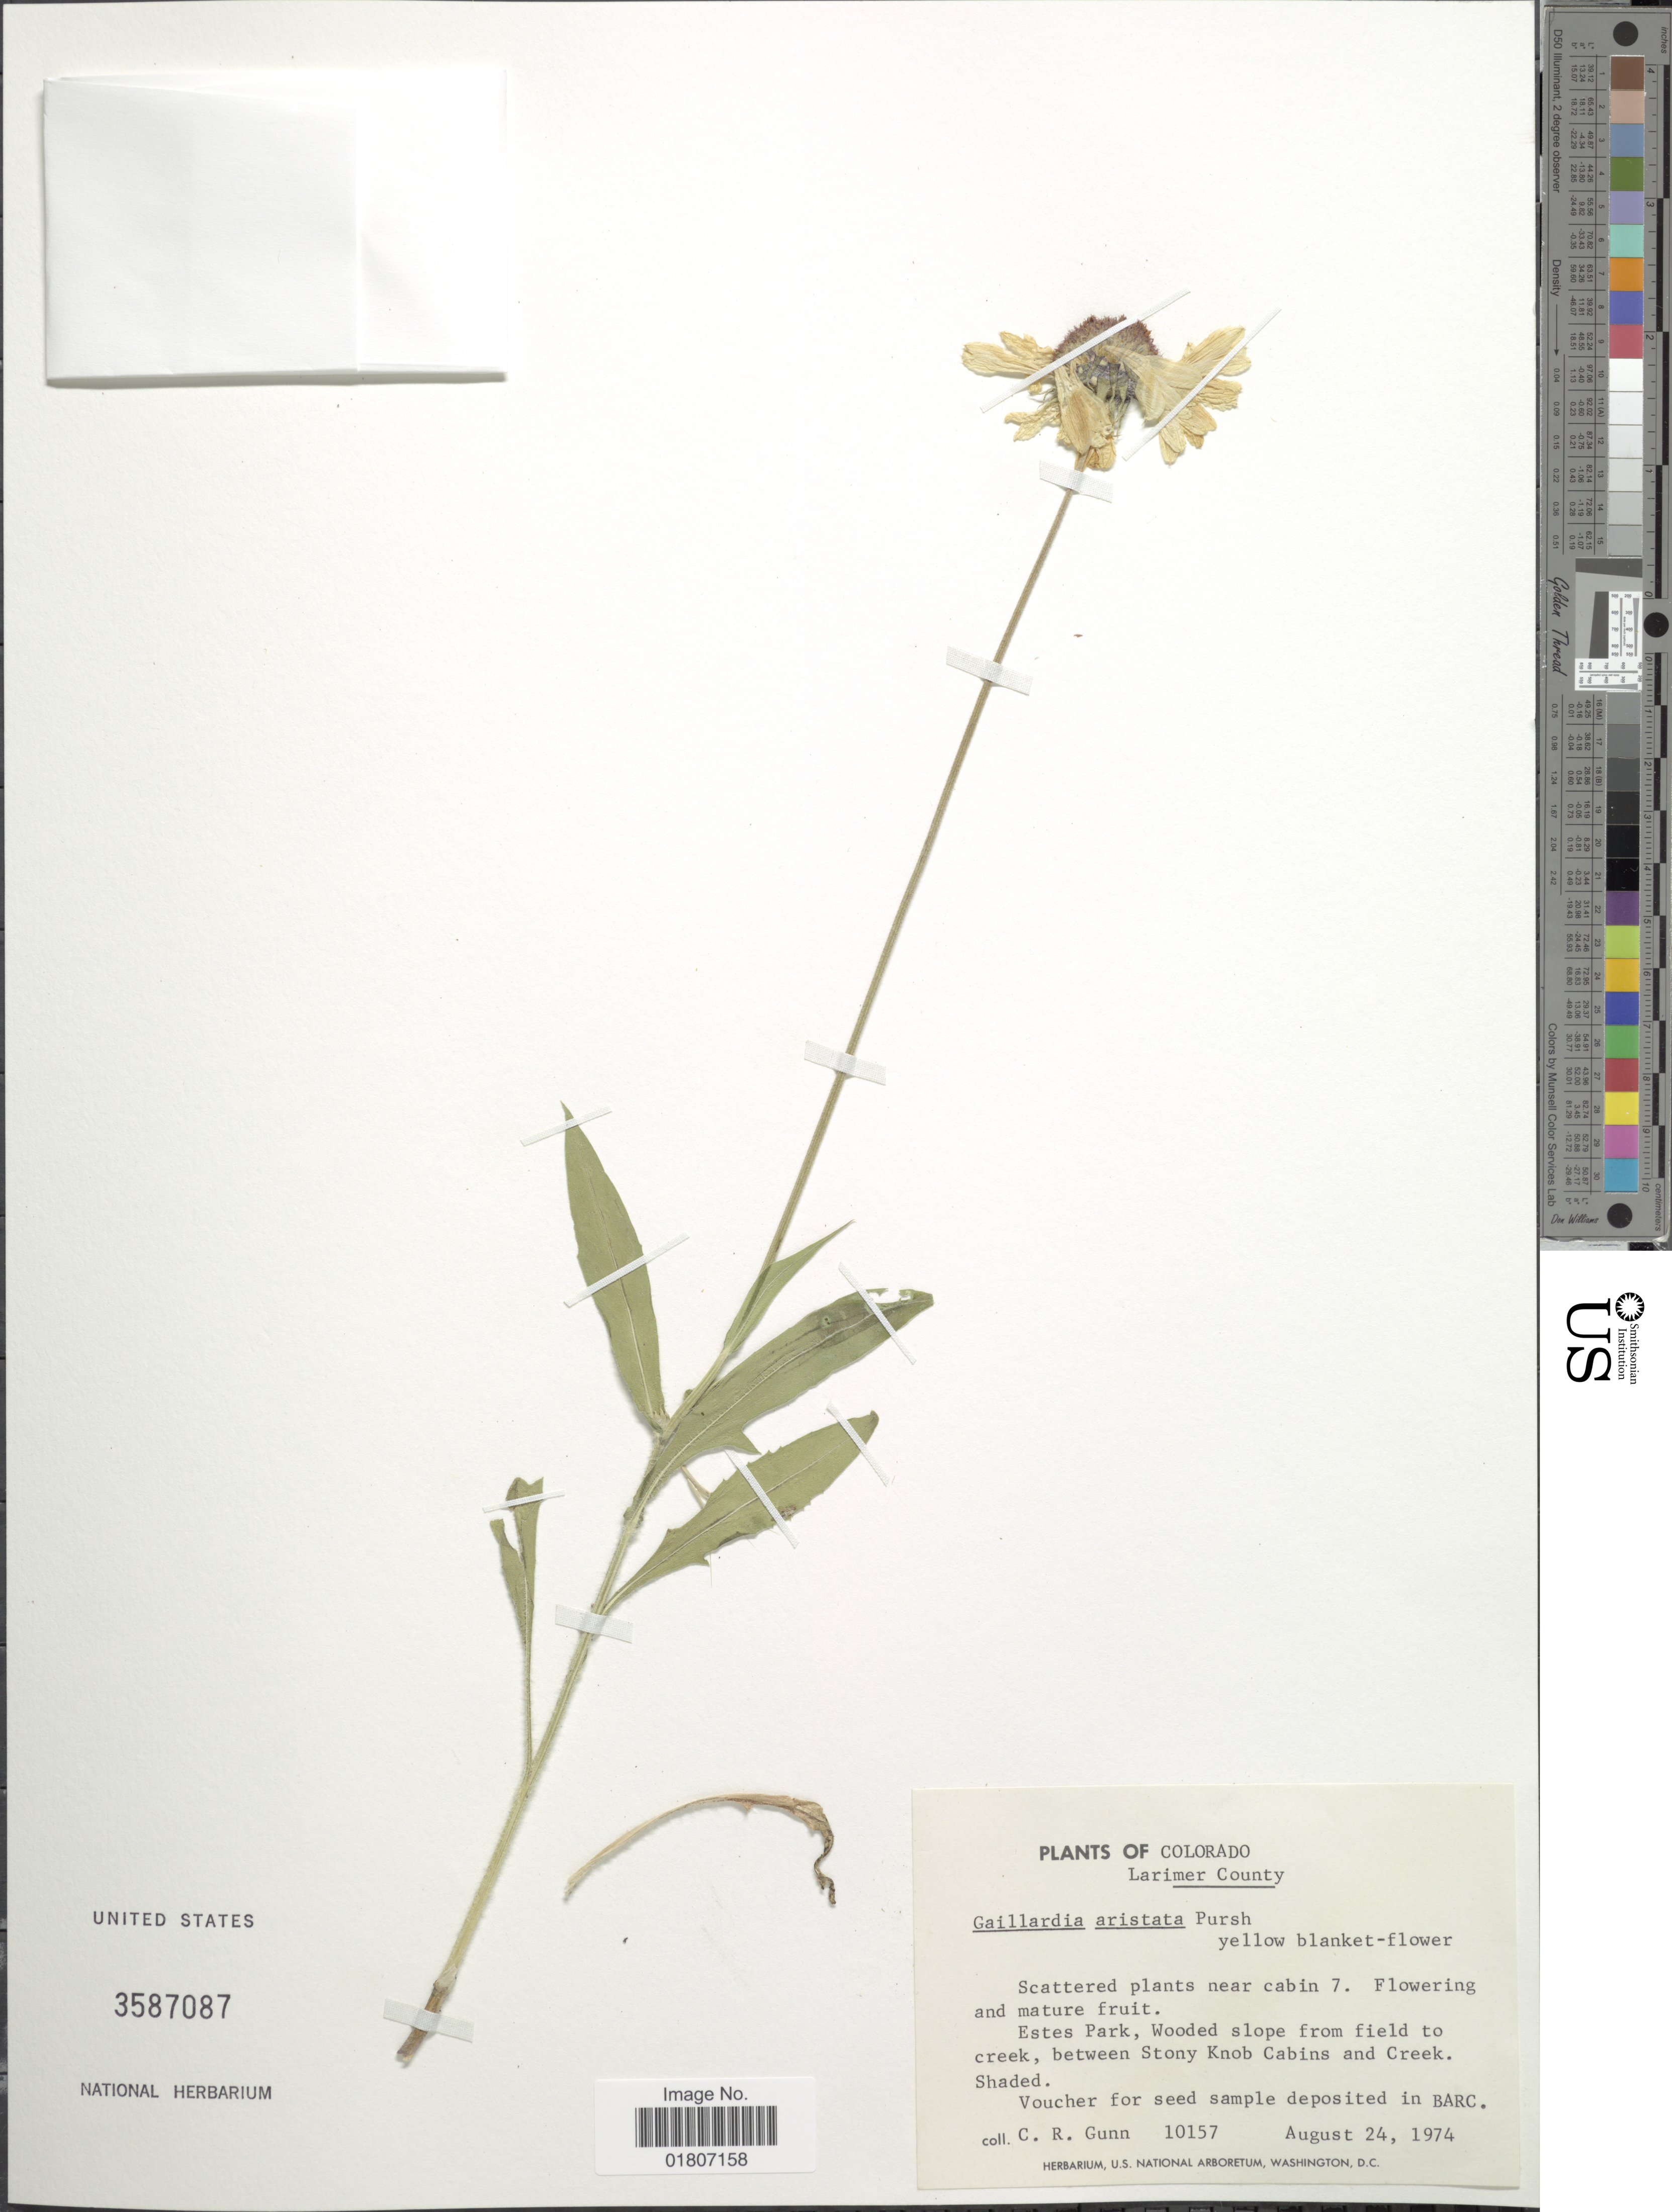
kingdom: Plantae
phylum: Tracheophyta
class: Magnoliopsida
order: Asterales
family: Asteraceae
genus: Gaillardia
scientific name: Gaillardia aristata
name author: Pursh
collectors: C. R. Gunn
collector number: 10157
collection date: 1974-08-24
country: United States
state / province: Colorado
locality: Larimer County. Estes Park, Wooded slope from field to creek, between Stony Knob Cabins and Creek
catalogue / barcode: US 3587087